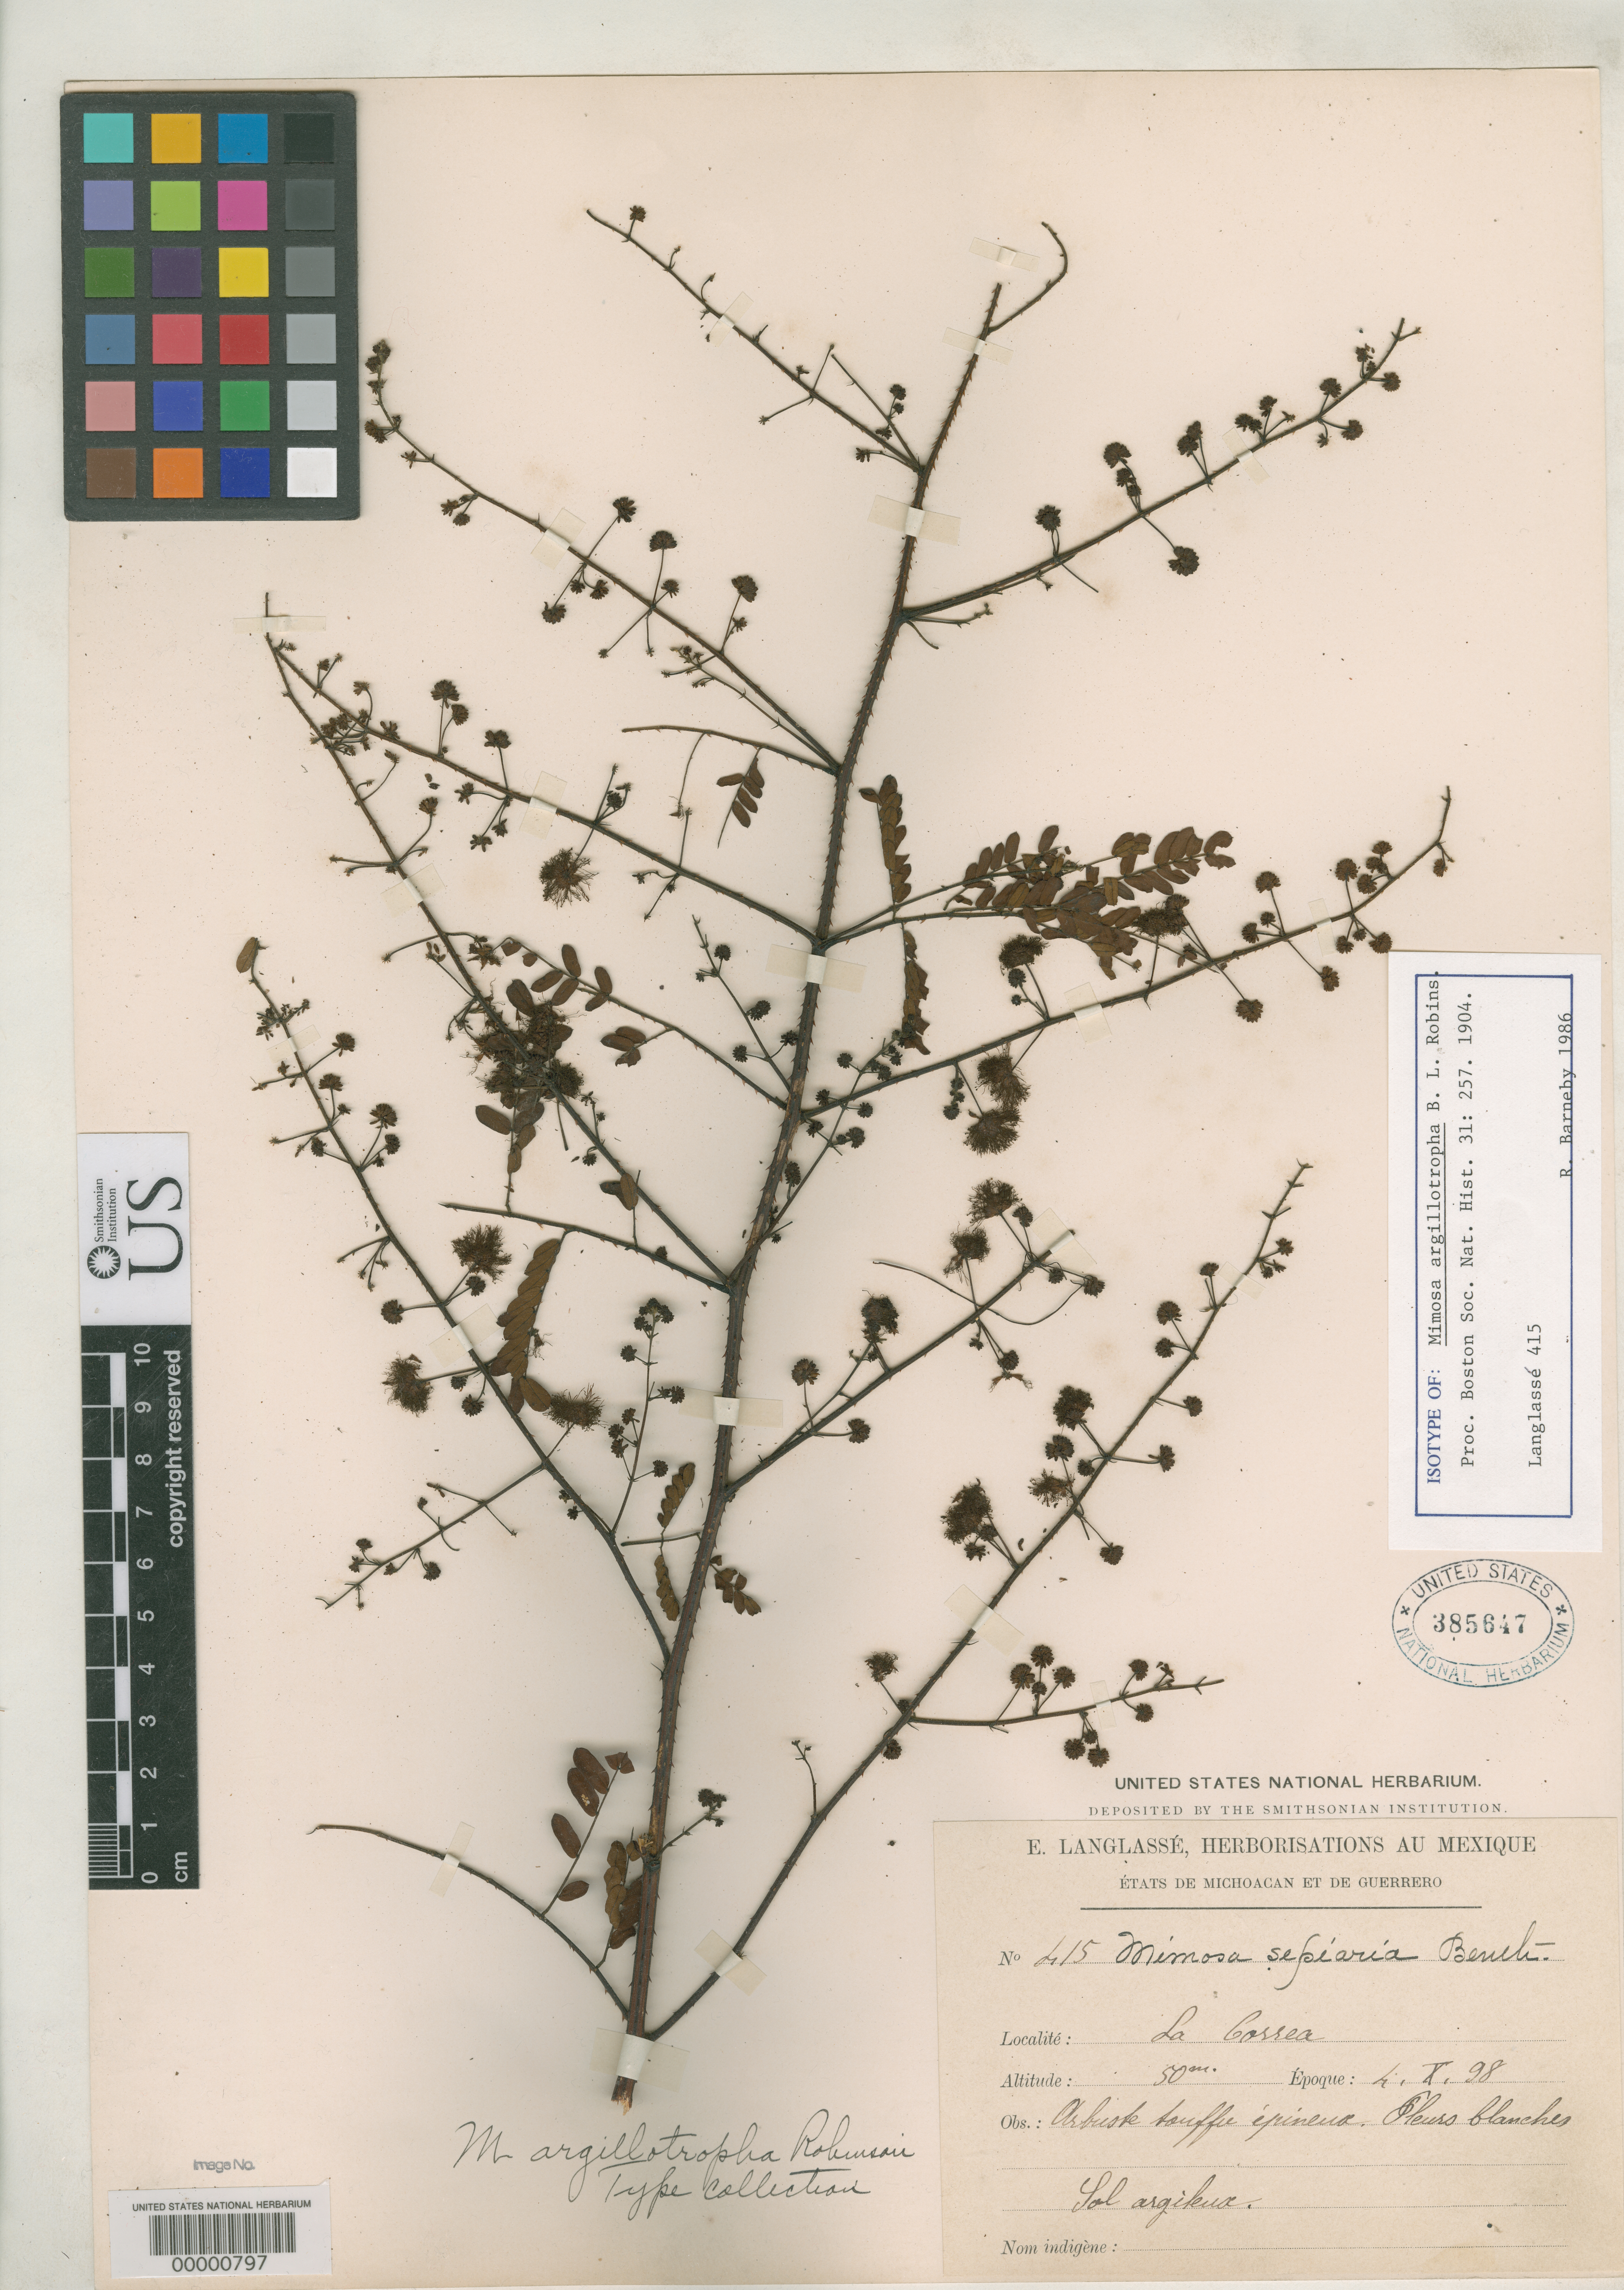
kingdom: Plantae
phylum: Tracheophyta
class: Magnoliopsida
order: Fabales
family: Fabaceae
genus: Mimosa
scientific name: Mimosa argillotropha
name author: B.L. Rob.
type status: Isotype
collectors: E. Langlassé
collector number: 415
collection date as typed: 04 Oct 1898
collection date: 1898-10-04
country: Mexico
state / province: Guerrero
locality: La Correa.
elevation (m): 50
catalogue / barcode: US 385647